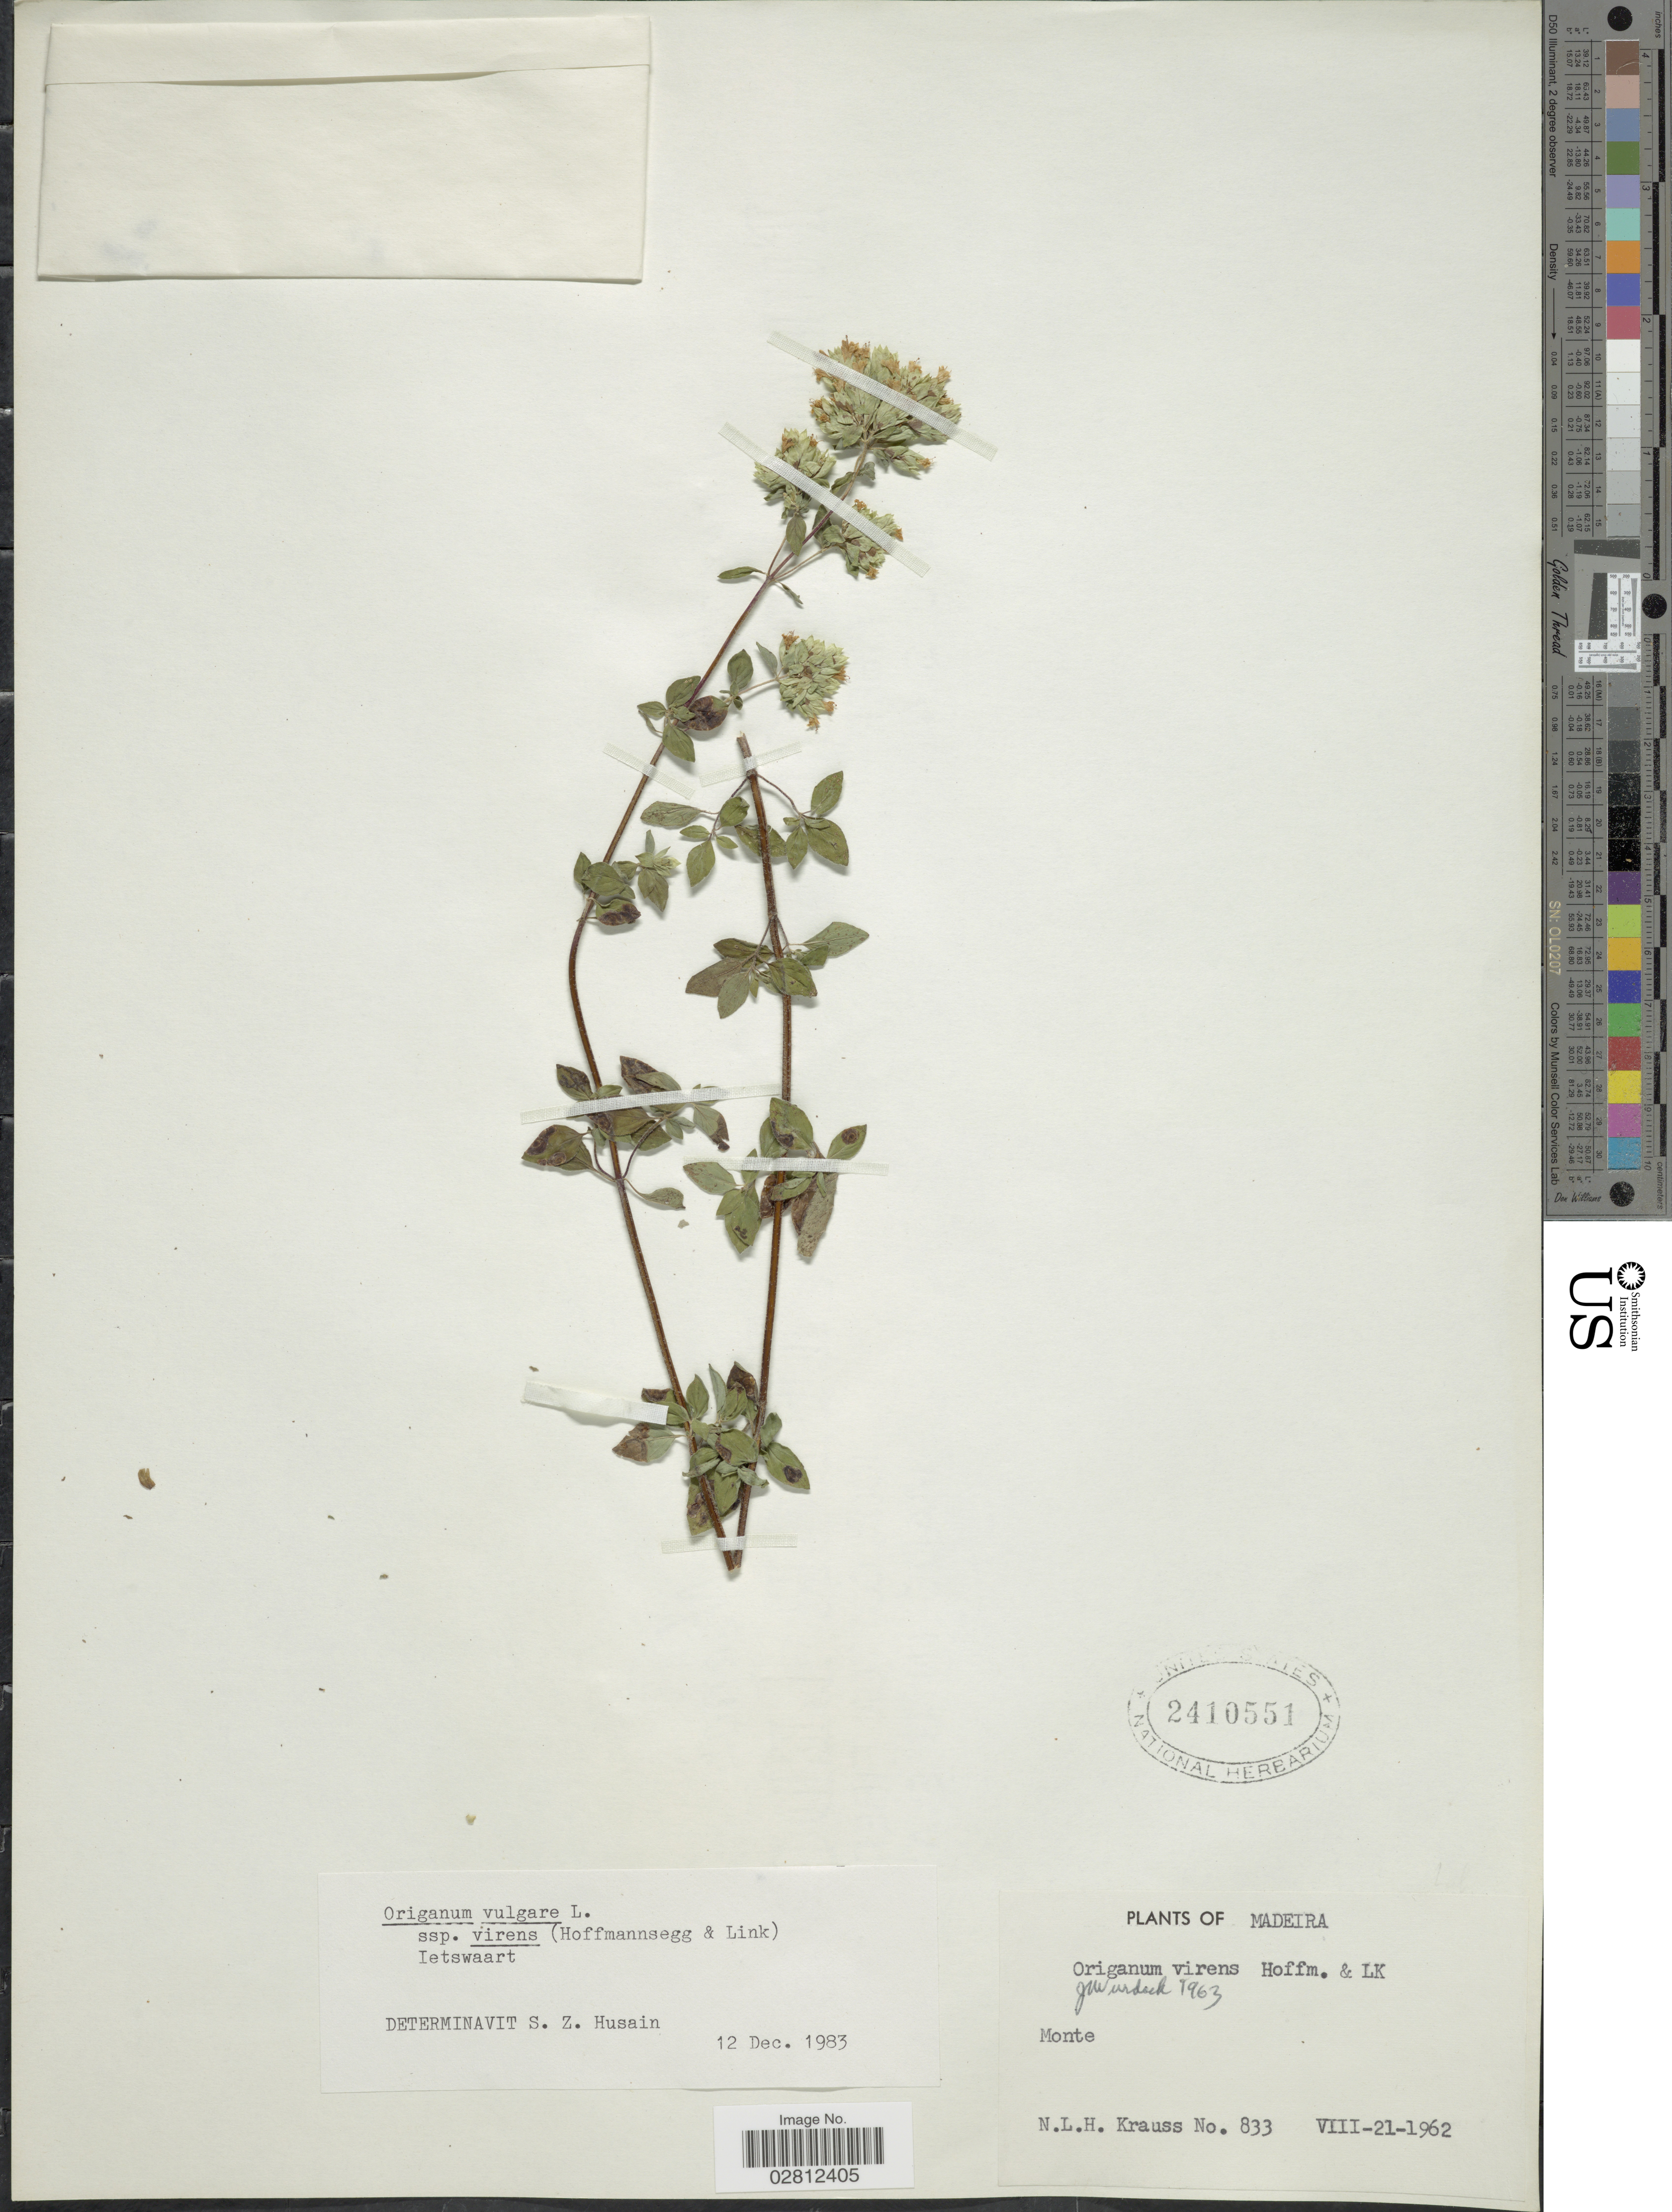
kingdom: Plantae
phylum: Tracheophyta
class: Magnoliopsida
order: Lamiales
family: Lamiaceae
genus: Origanum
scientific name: Origanum vulgare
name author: L.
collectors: N. Krauss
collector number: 833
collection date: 1962-08-21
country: Portugal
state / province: Madeira (Aut. Reg.)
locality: Monte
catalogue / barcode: US 2410551